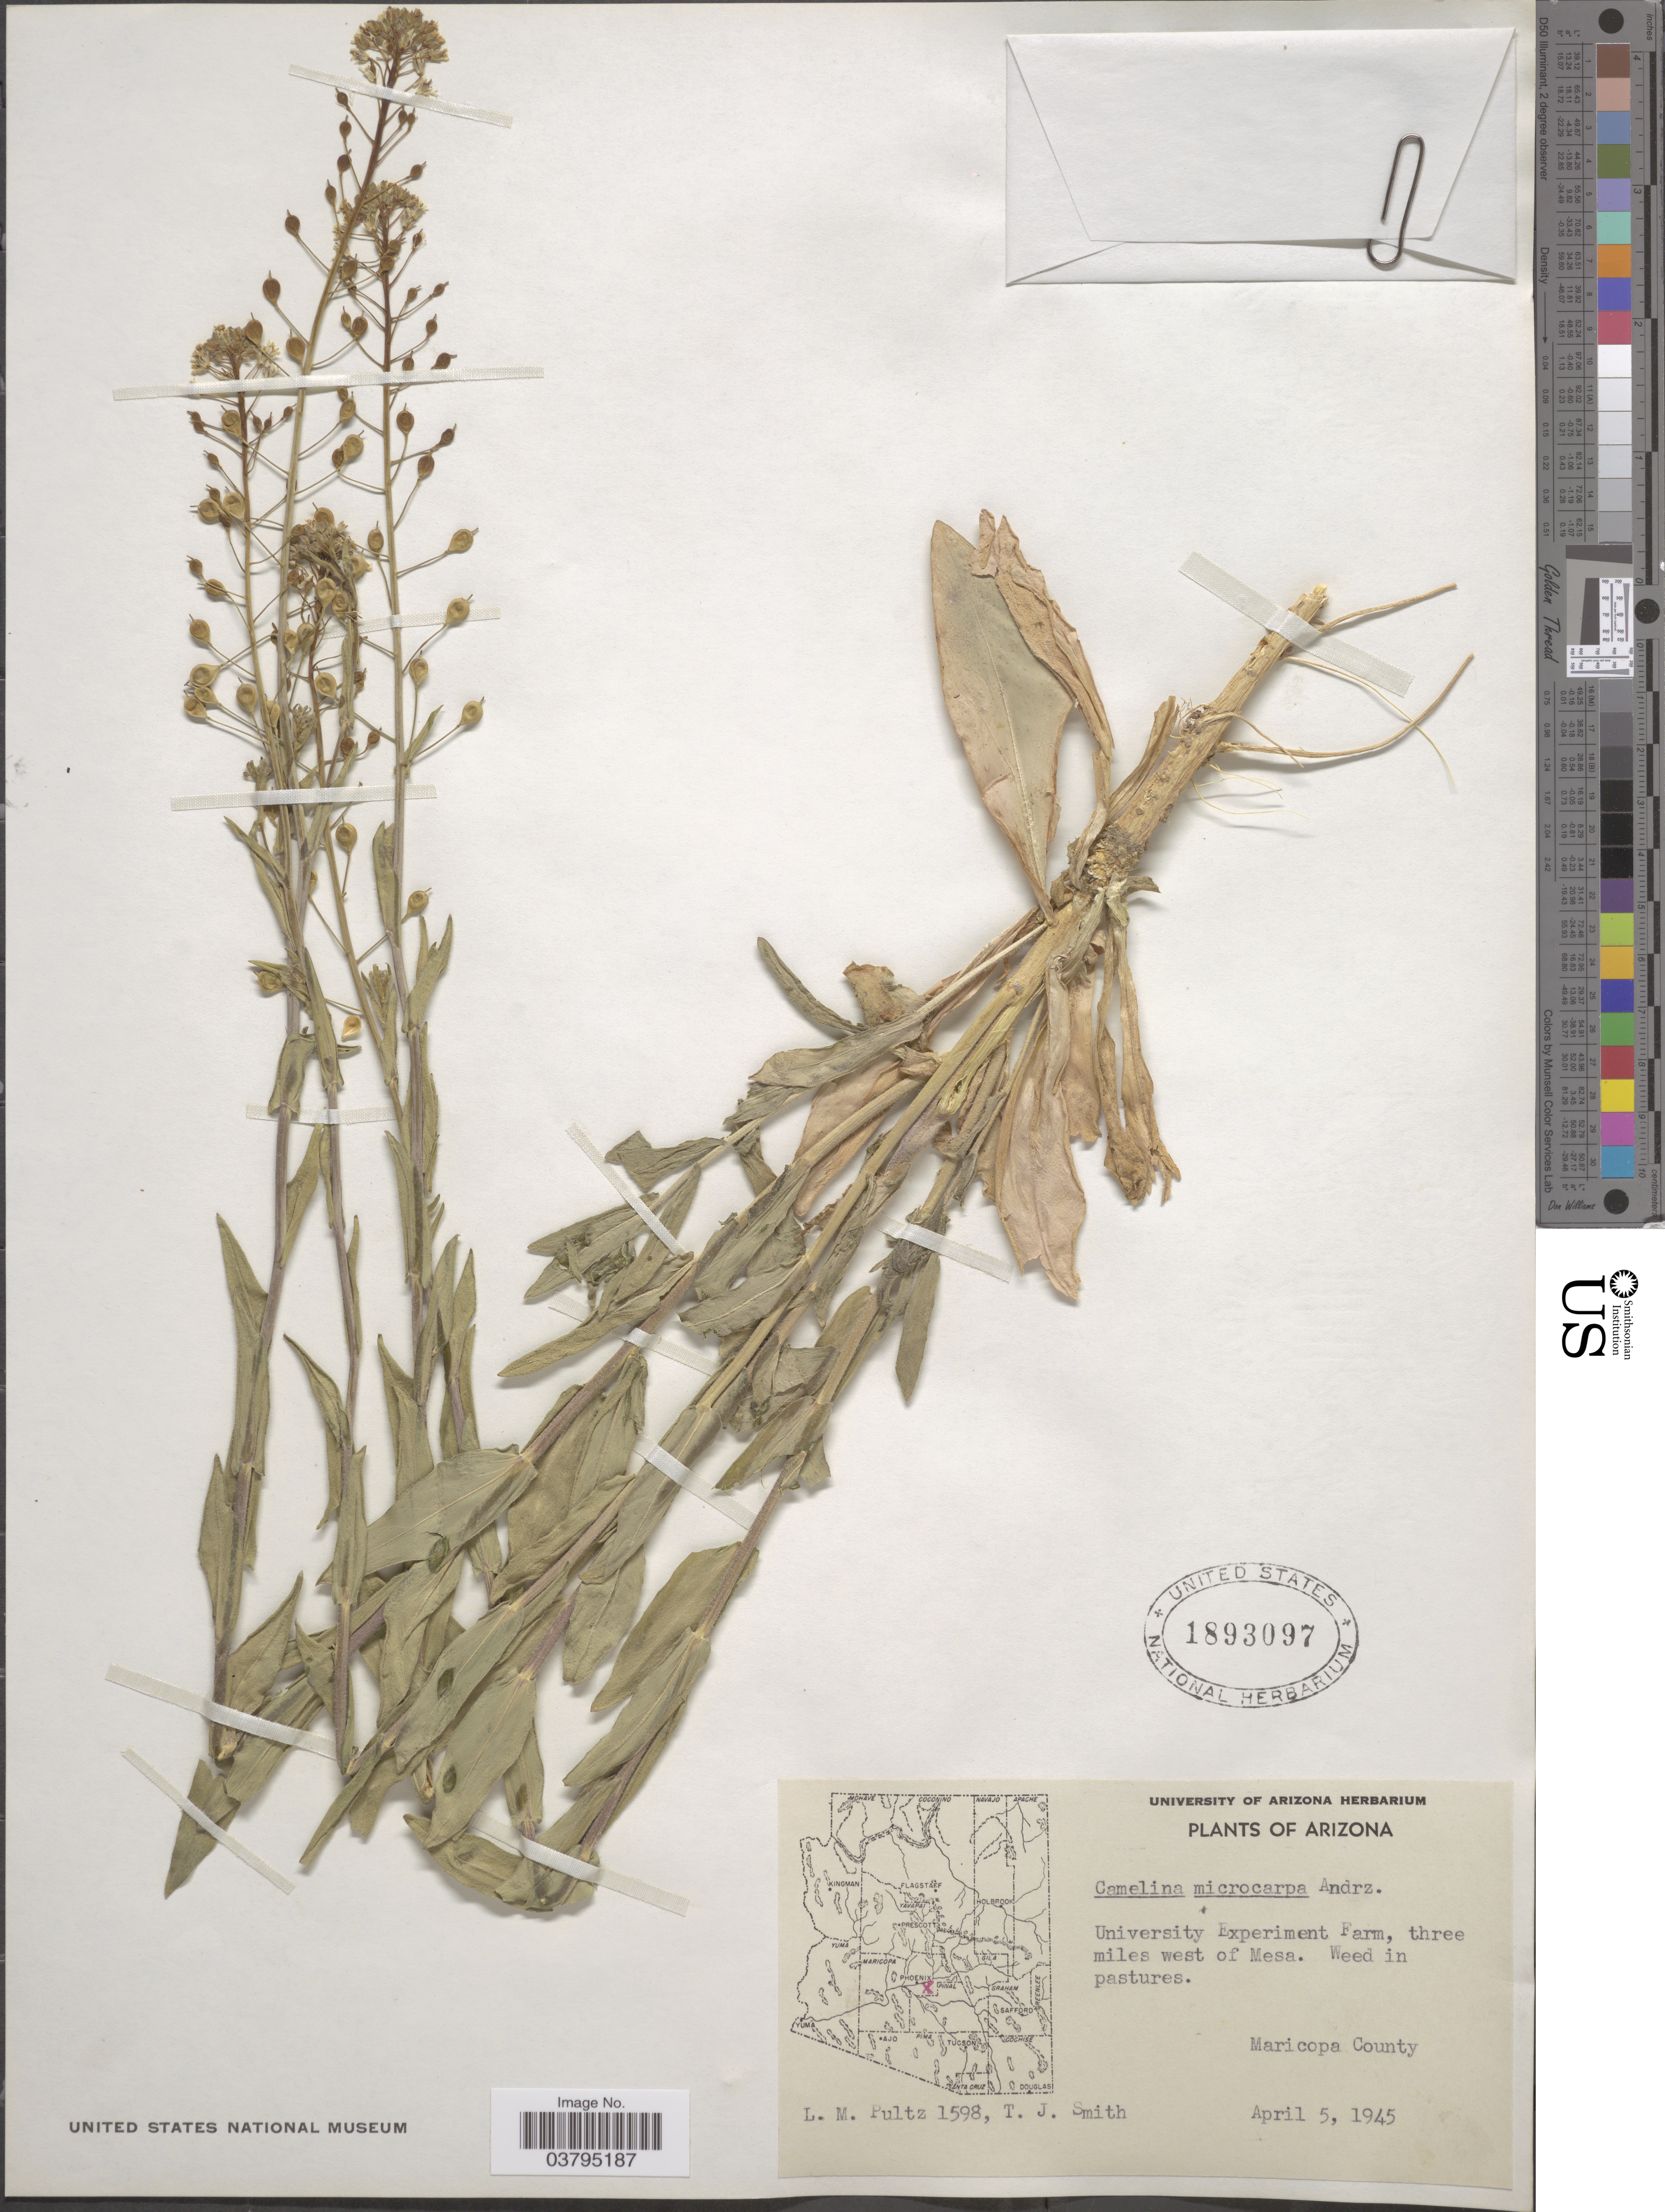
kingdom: Plantae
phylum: Tracheophyta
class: Magnoliopsida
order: Brassicales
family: Brassicaceae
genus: Camelina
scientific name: Camelina microcarpa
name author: DC.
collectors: L. Pultz & T. Smith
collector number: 1598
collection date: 1945-04-05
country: United States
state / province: Arizona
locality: University Experiment Farm, three miles west of Mesa. Maricopa County.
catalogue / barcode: US 1893097